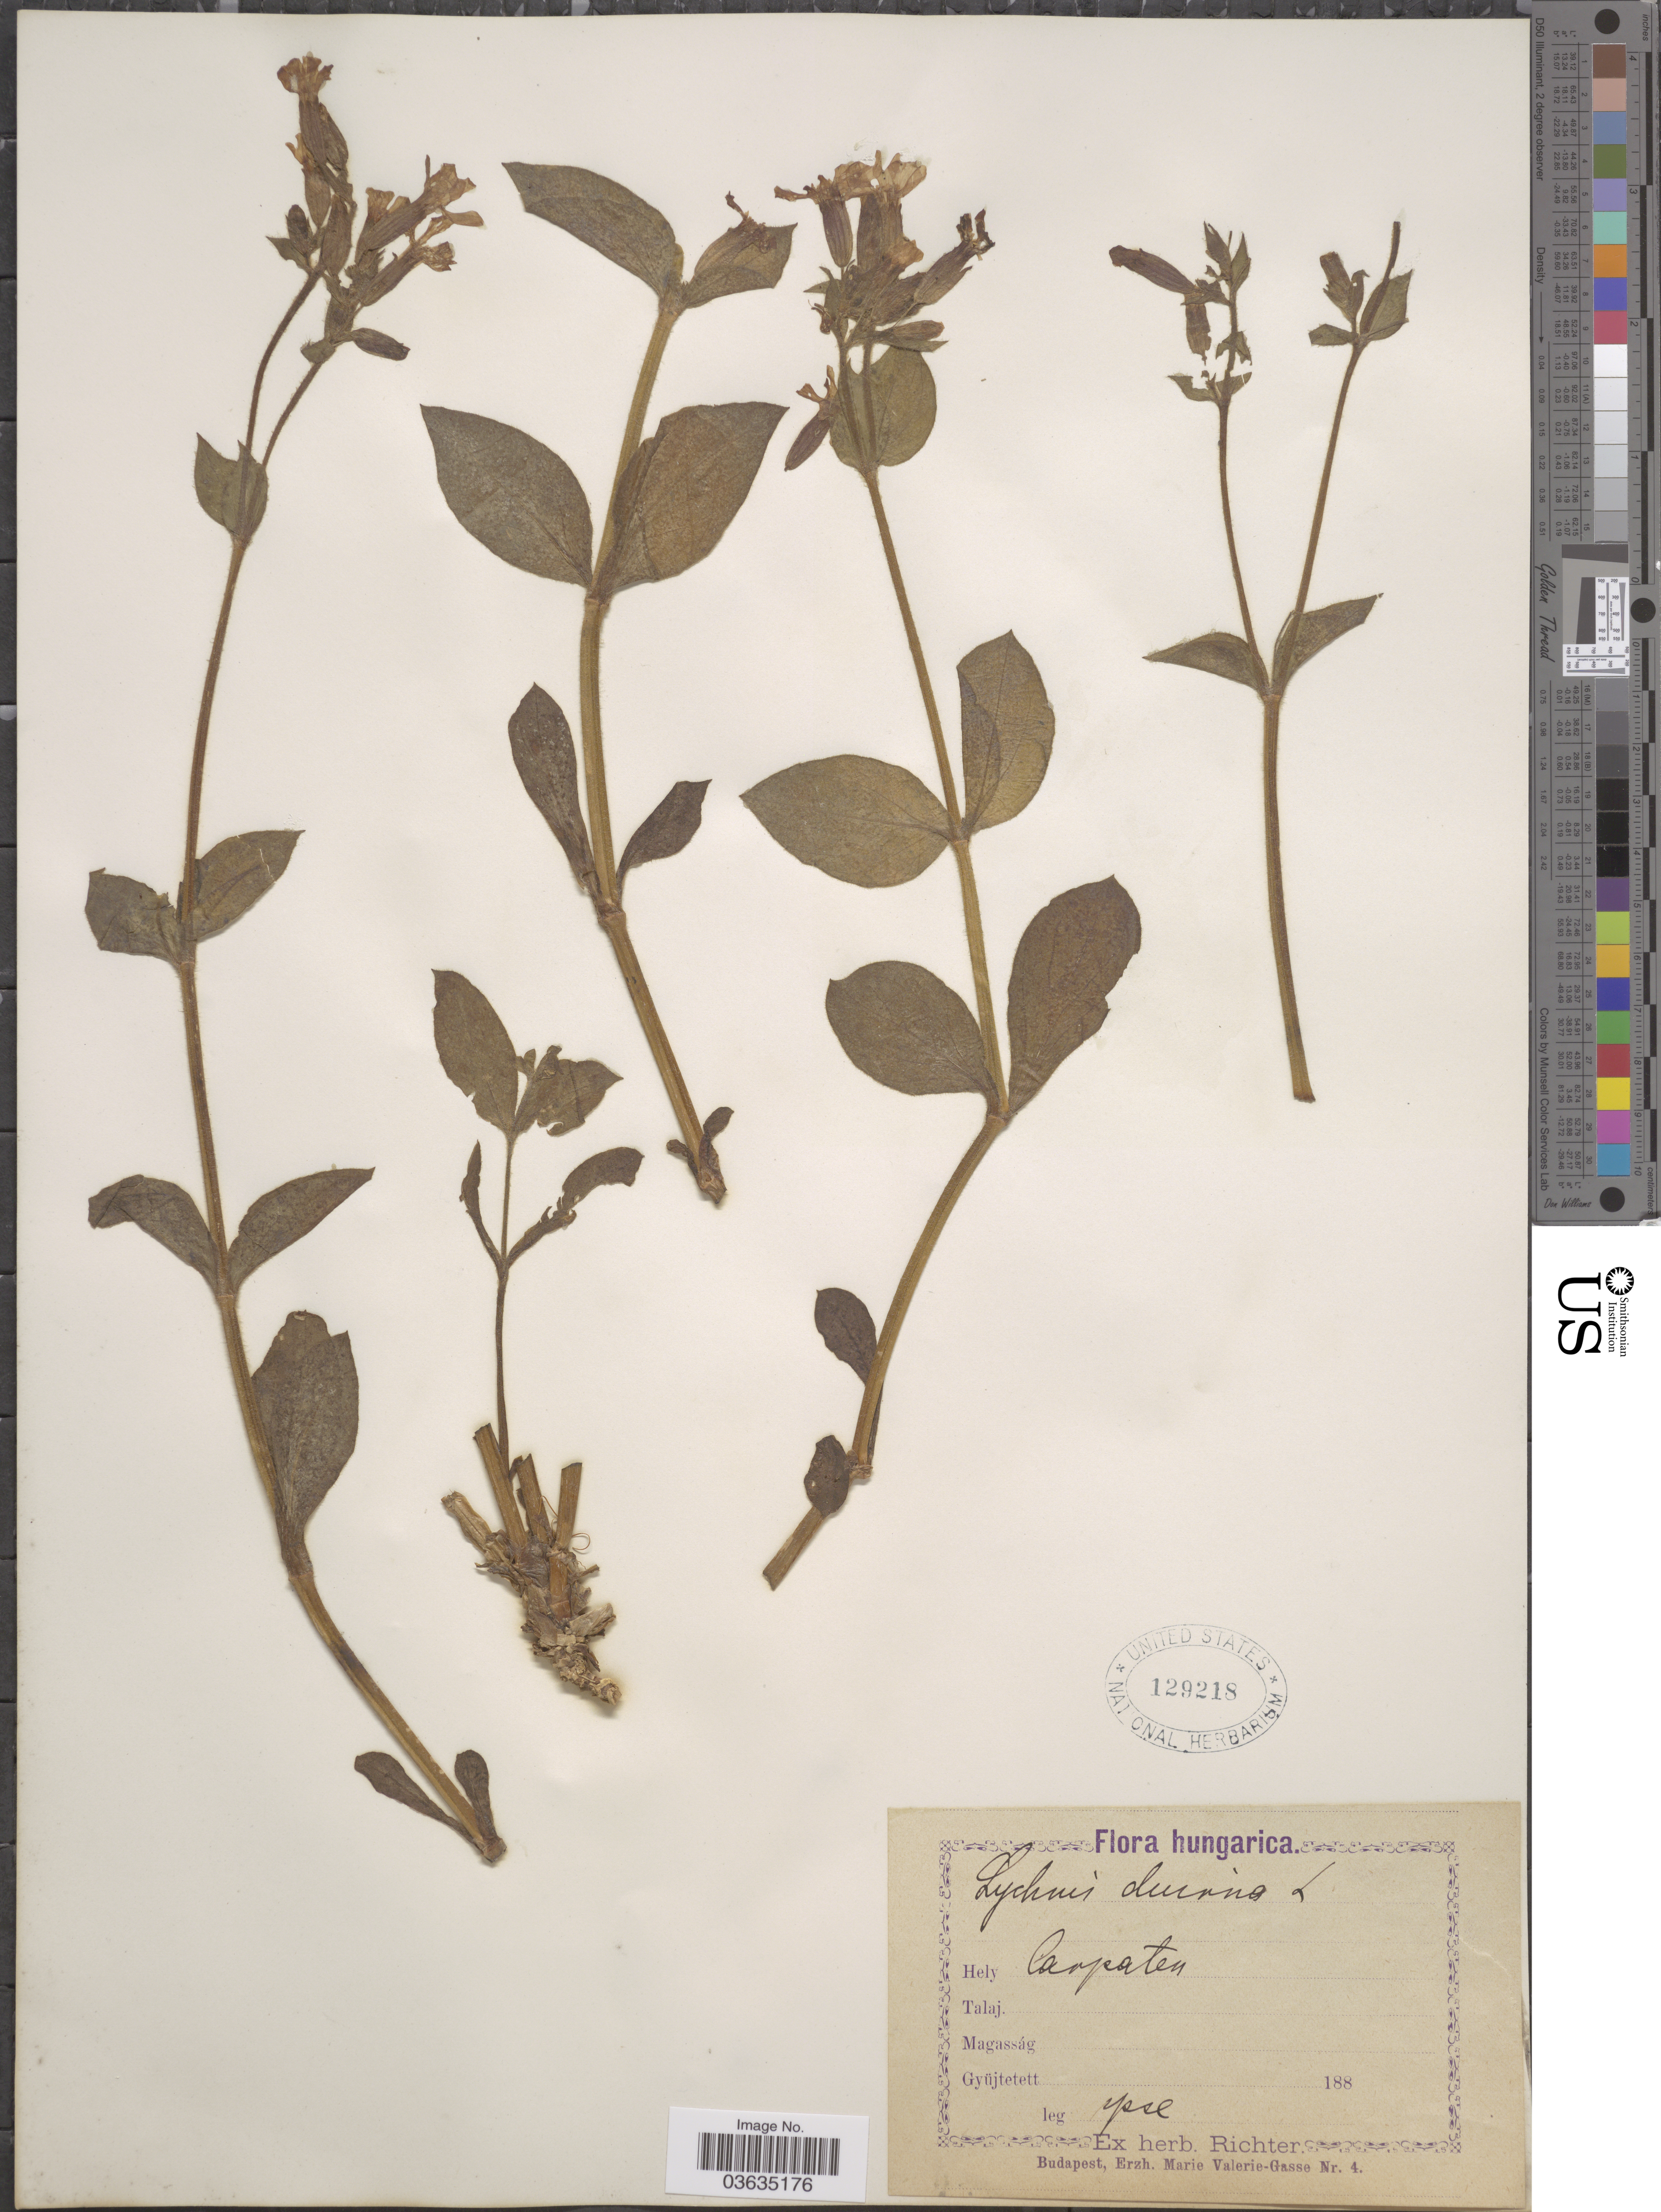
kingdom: Plantae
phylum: Tracheophyta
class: Magnoliopsida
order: Caryophyllales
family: Caryophyllaceae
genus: Silene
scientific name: Silene dioica subsp. dioica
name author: (L.) Clairv.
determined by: Strong, Mark T., (BOT), Smithsonian Institution - National Museum of Natural History (UNITED STATES)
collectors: -- Richter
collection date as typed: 188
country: Hungary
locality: Hely Carpaten.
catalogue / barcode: US 129218